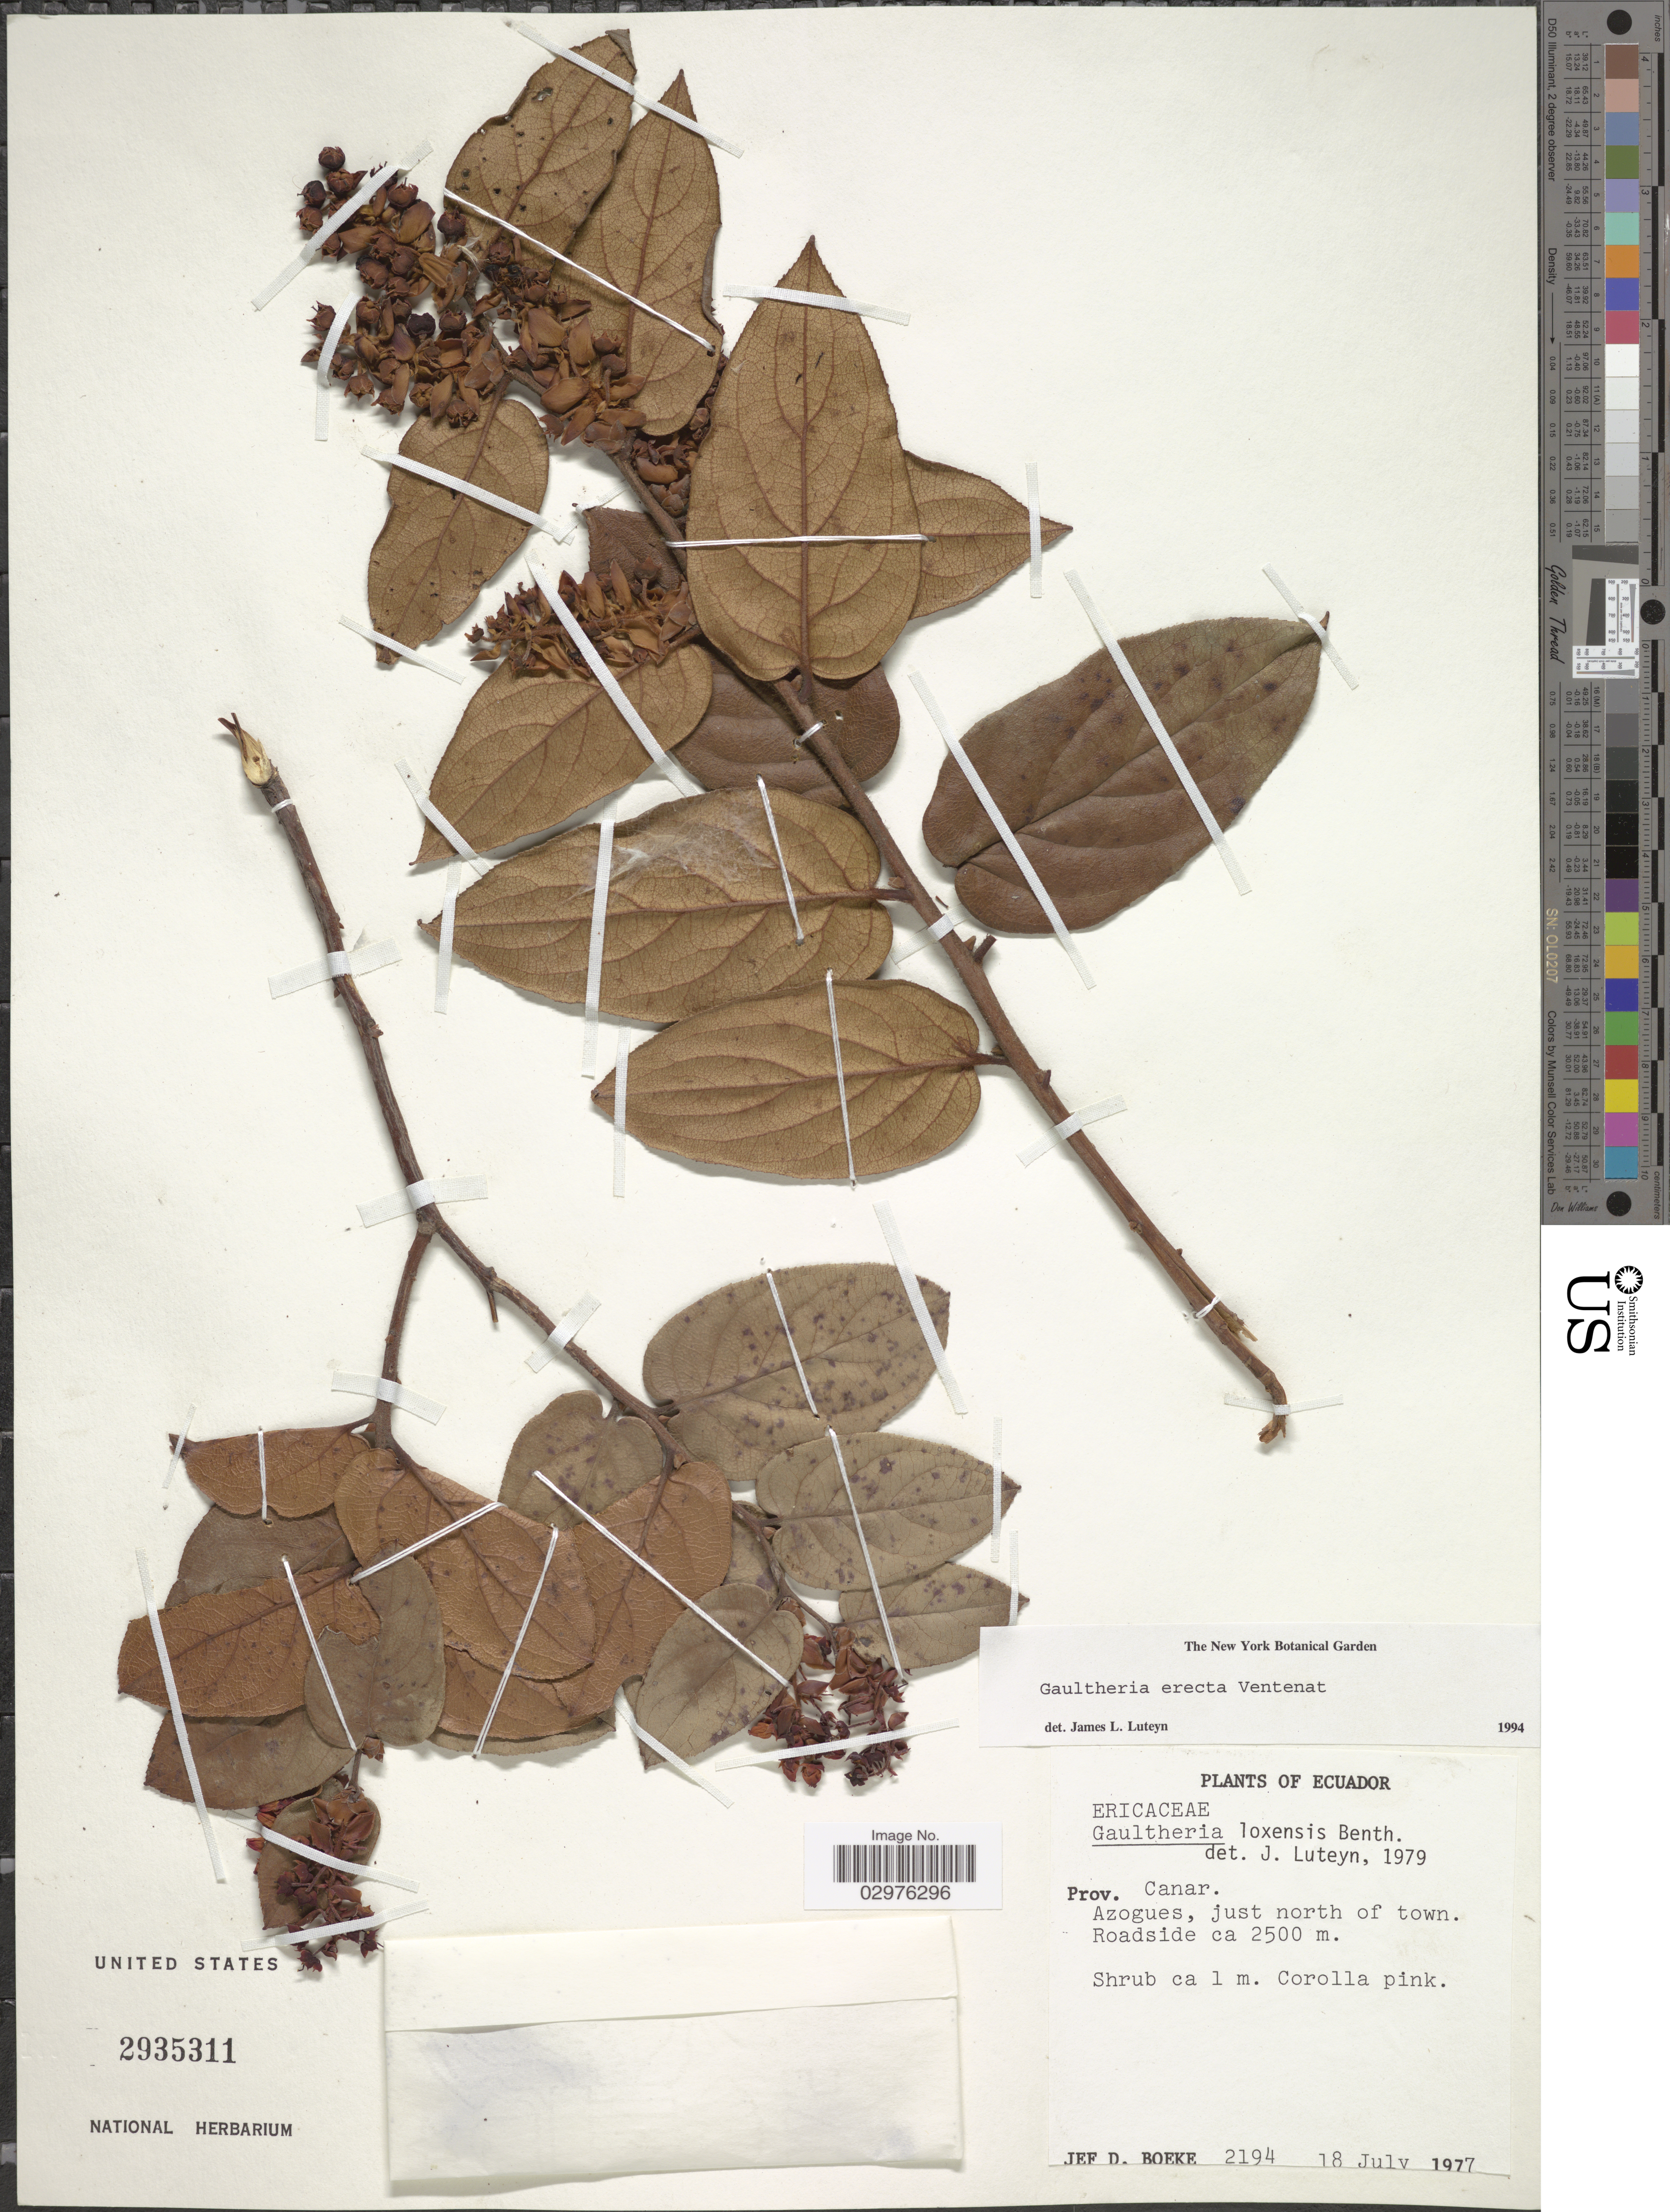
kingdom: Plantae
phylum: Tracheophyta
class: Magnoliopsida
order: Ericales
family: Ericaceae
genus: Gaultheria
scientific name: Gaultheria erecta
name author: Vent.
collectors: J. Boeke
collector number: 2194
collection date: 1977-07-18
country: Ecuador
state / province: Cañar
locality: Prov. Canar. Azogues, just north of town. Roadside.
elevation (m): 2500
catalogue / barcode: US 2935311